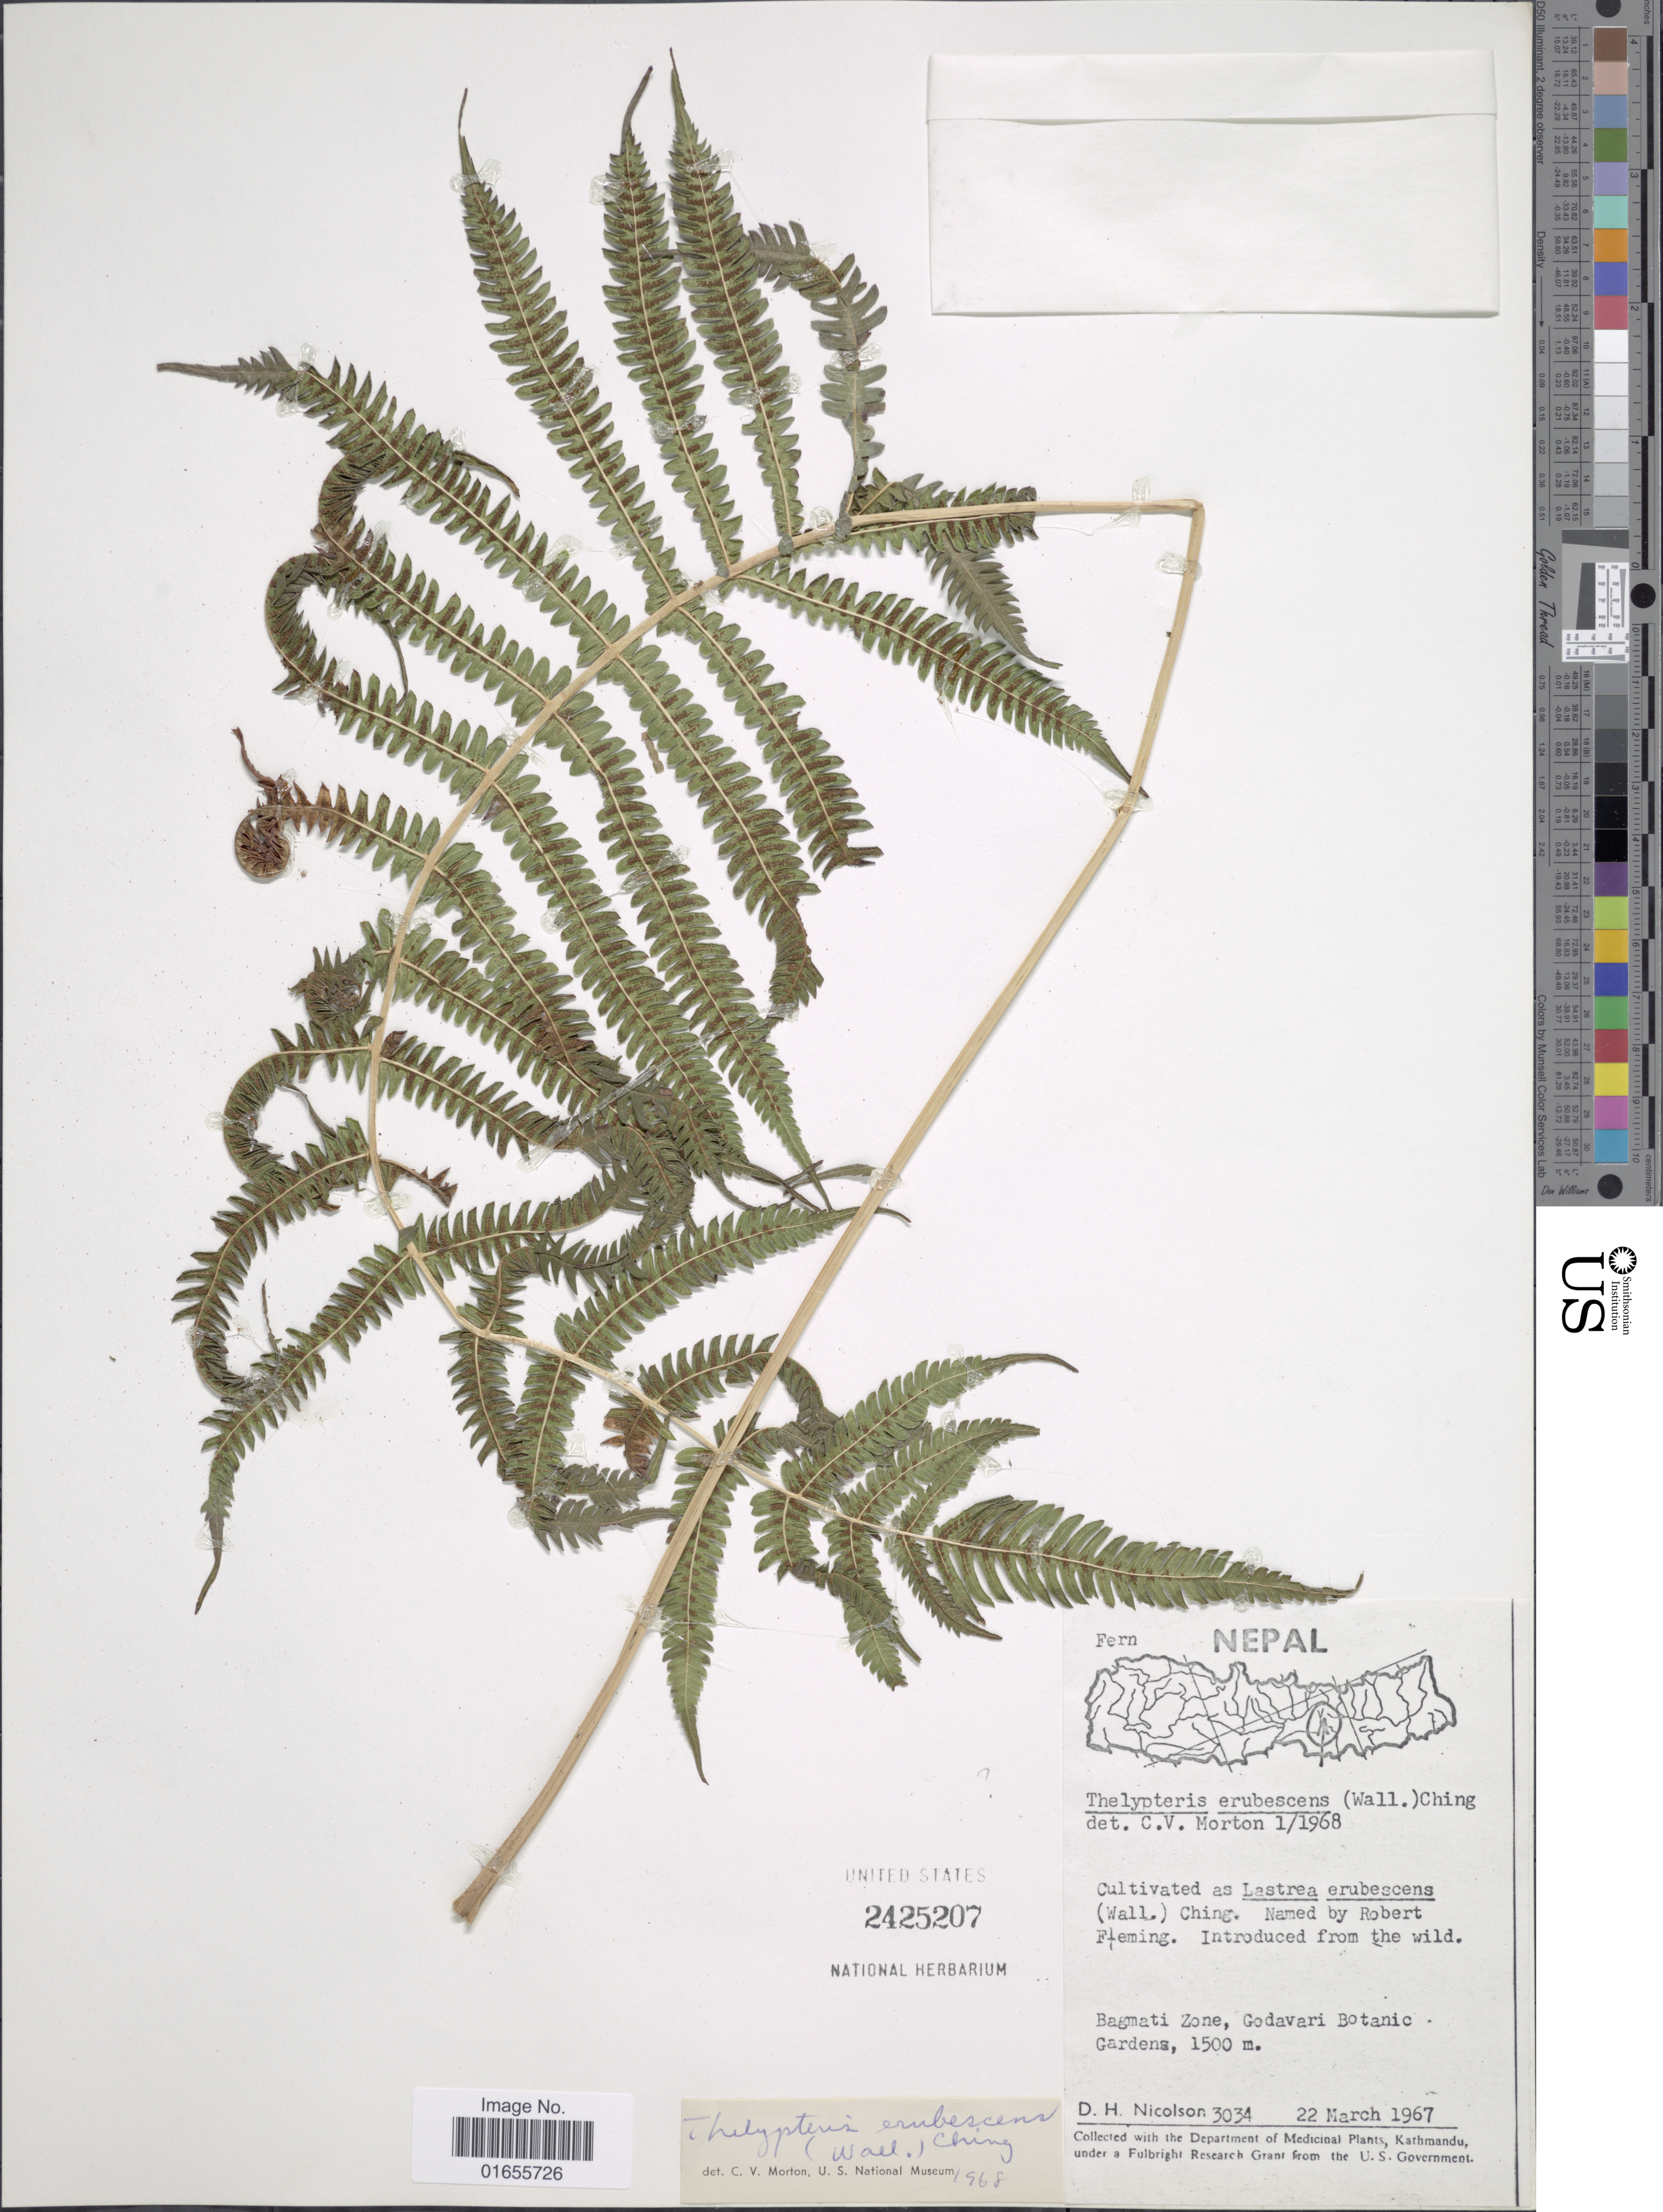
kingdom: Plantae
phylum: Tracheophyta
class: Polypodiopsida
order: Polypodiales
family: Thelypteridaceae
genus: Glaphyropteridopsis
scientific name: Glaphyropteridopsis erubescens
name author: (Wall. ex Hook.) Ching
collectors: D. H. Nicolson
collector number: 3034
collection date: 1967-03-22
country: Nepal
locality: Bagmati Zone, Godavari Botanic Gardens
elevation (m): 1500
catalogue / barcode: US 2425207